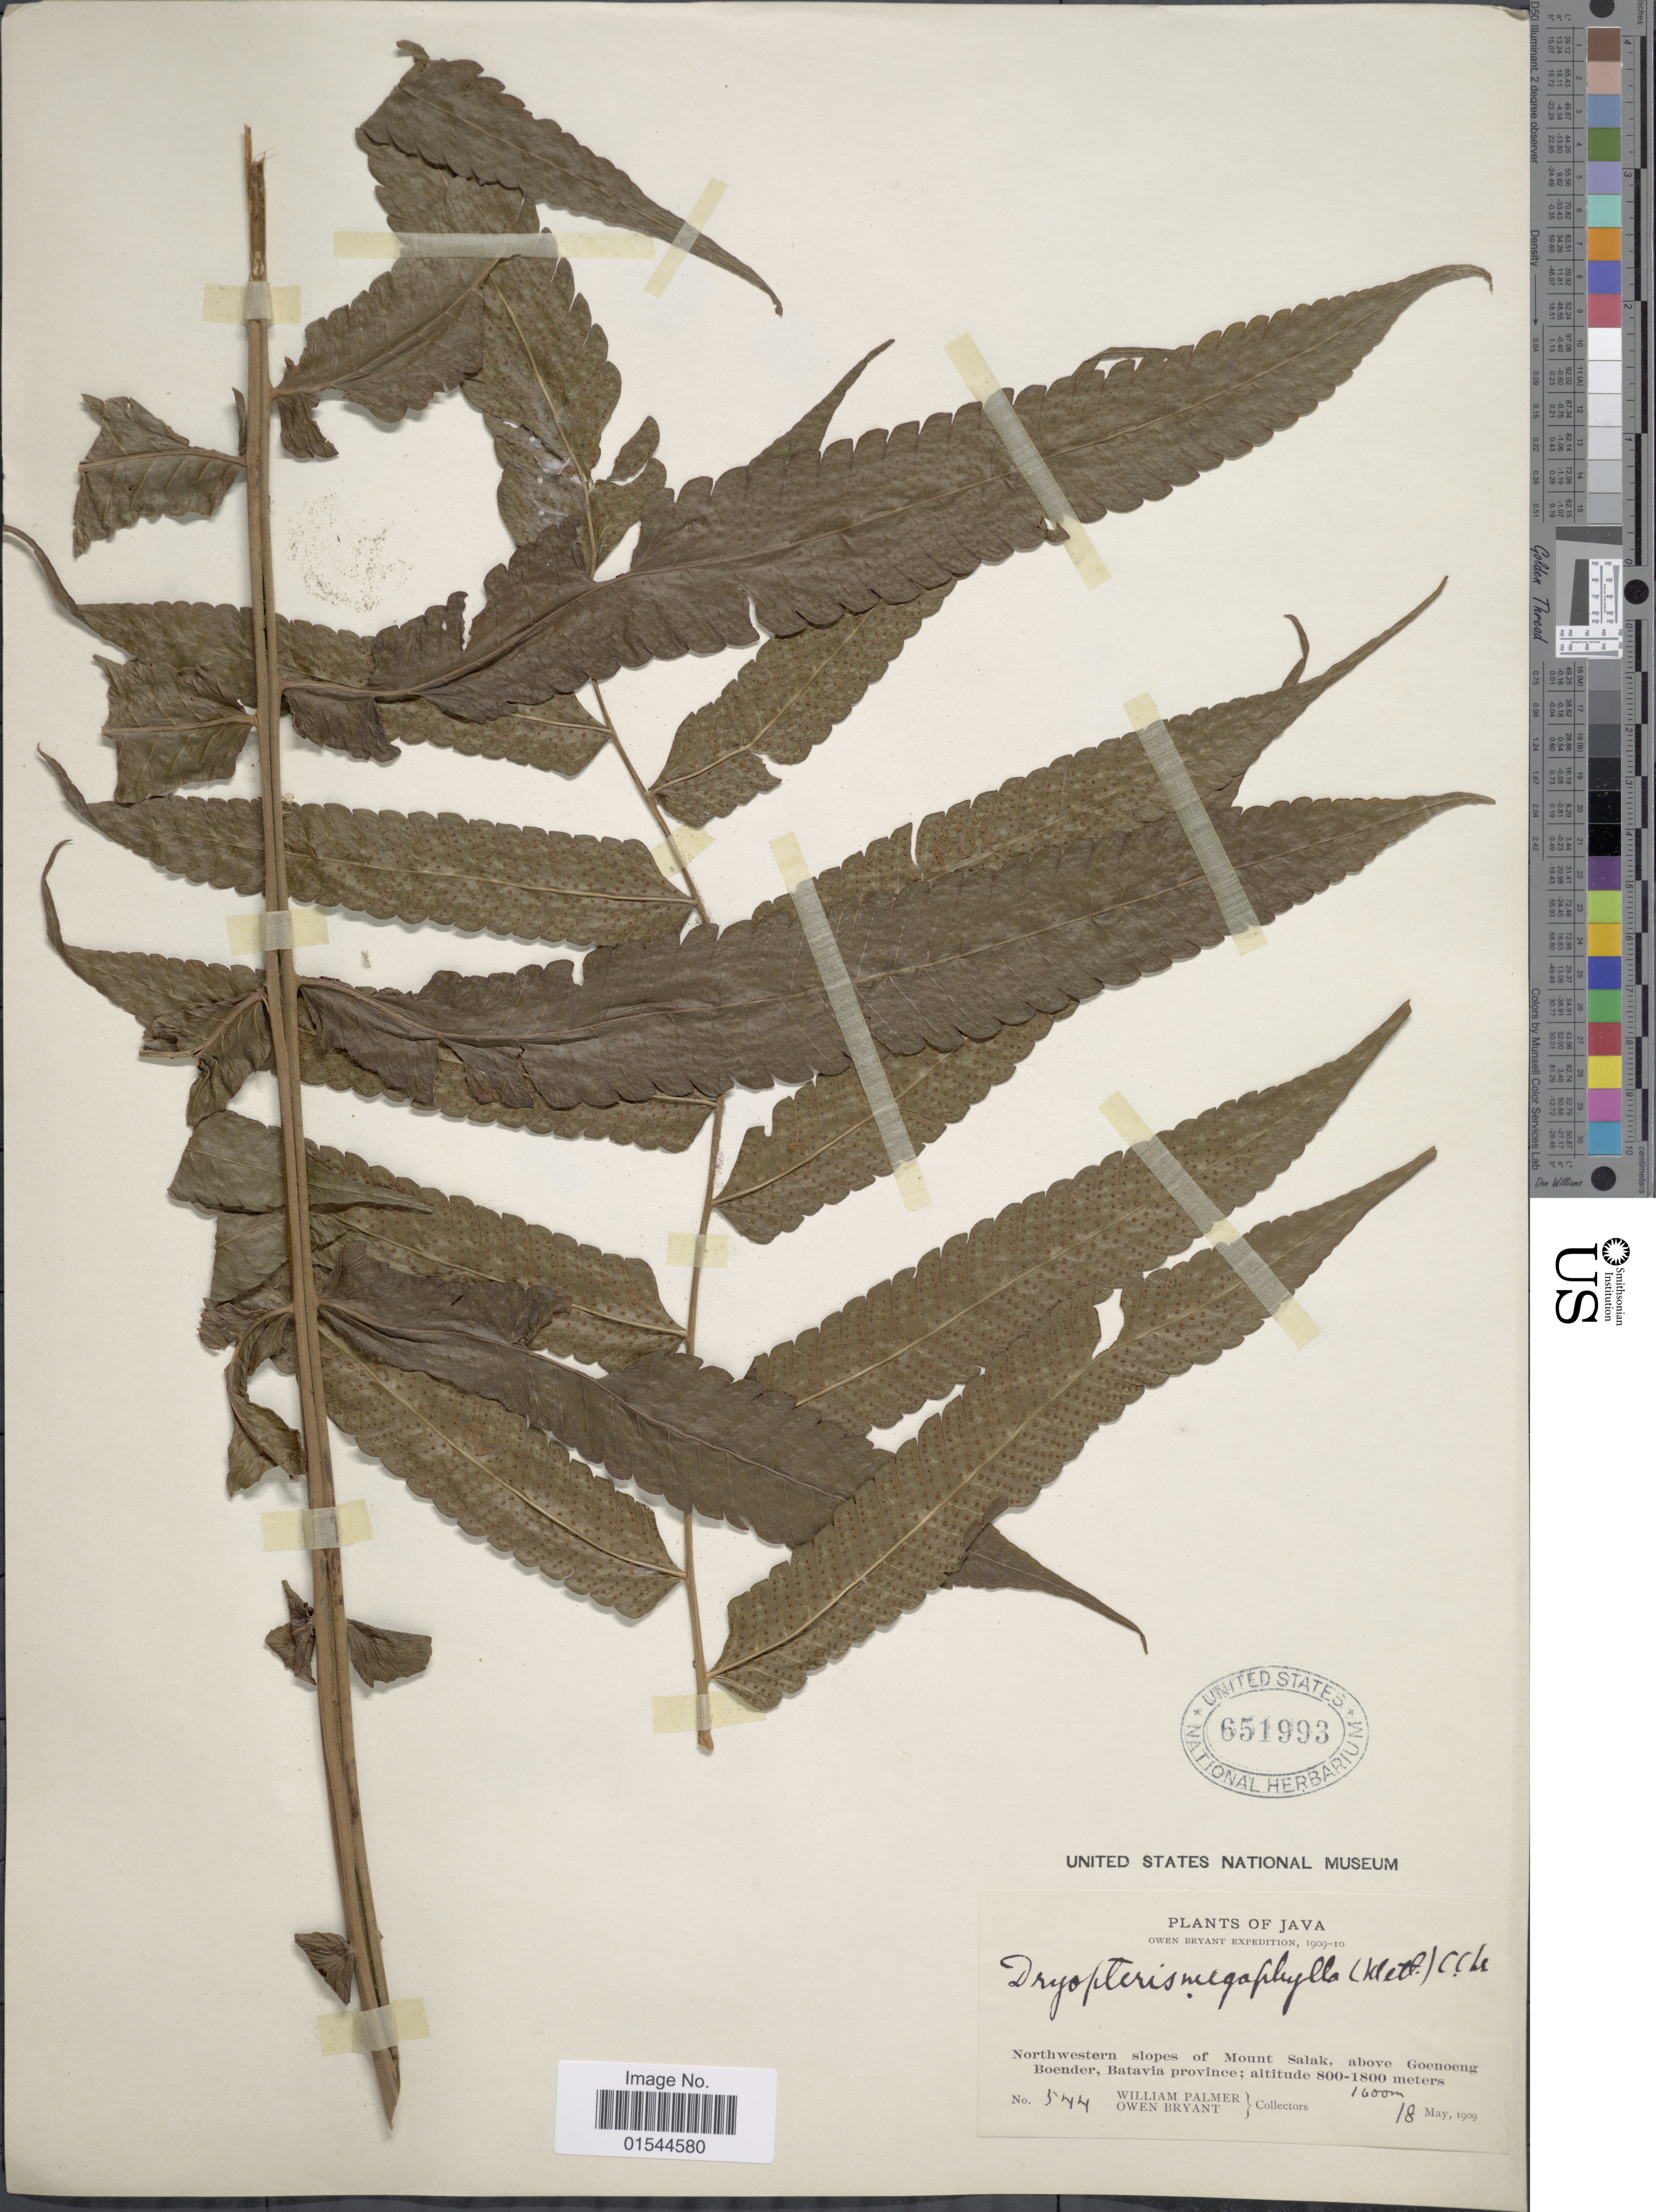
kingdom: Plantae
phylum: Tracheophyta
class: Polypodiopsida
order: Polypodiales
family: Thelypteridaceae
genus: Pneumatopteris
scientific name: Pneumatopteris pennigera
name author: (G. Forst.) Holttum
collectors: W. Palmer & O. Bryant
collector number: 544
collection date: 1909-05-18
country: Indonesia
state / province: Java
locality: Northwestern slopes of Mount Salak, Goenoeng Boender, Batavia province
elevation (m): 1600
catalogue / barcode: US 651993